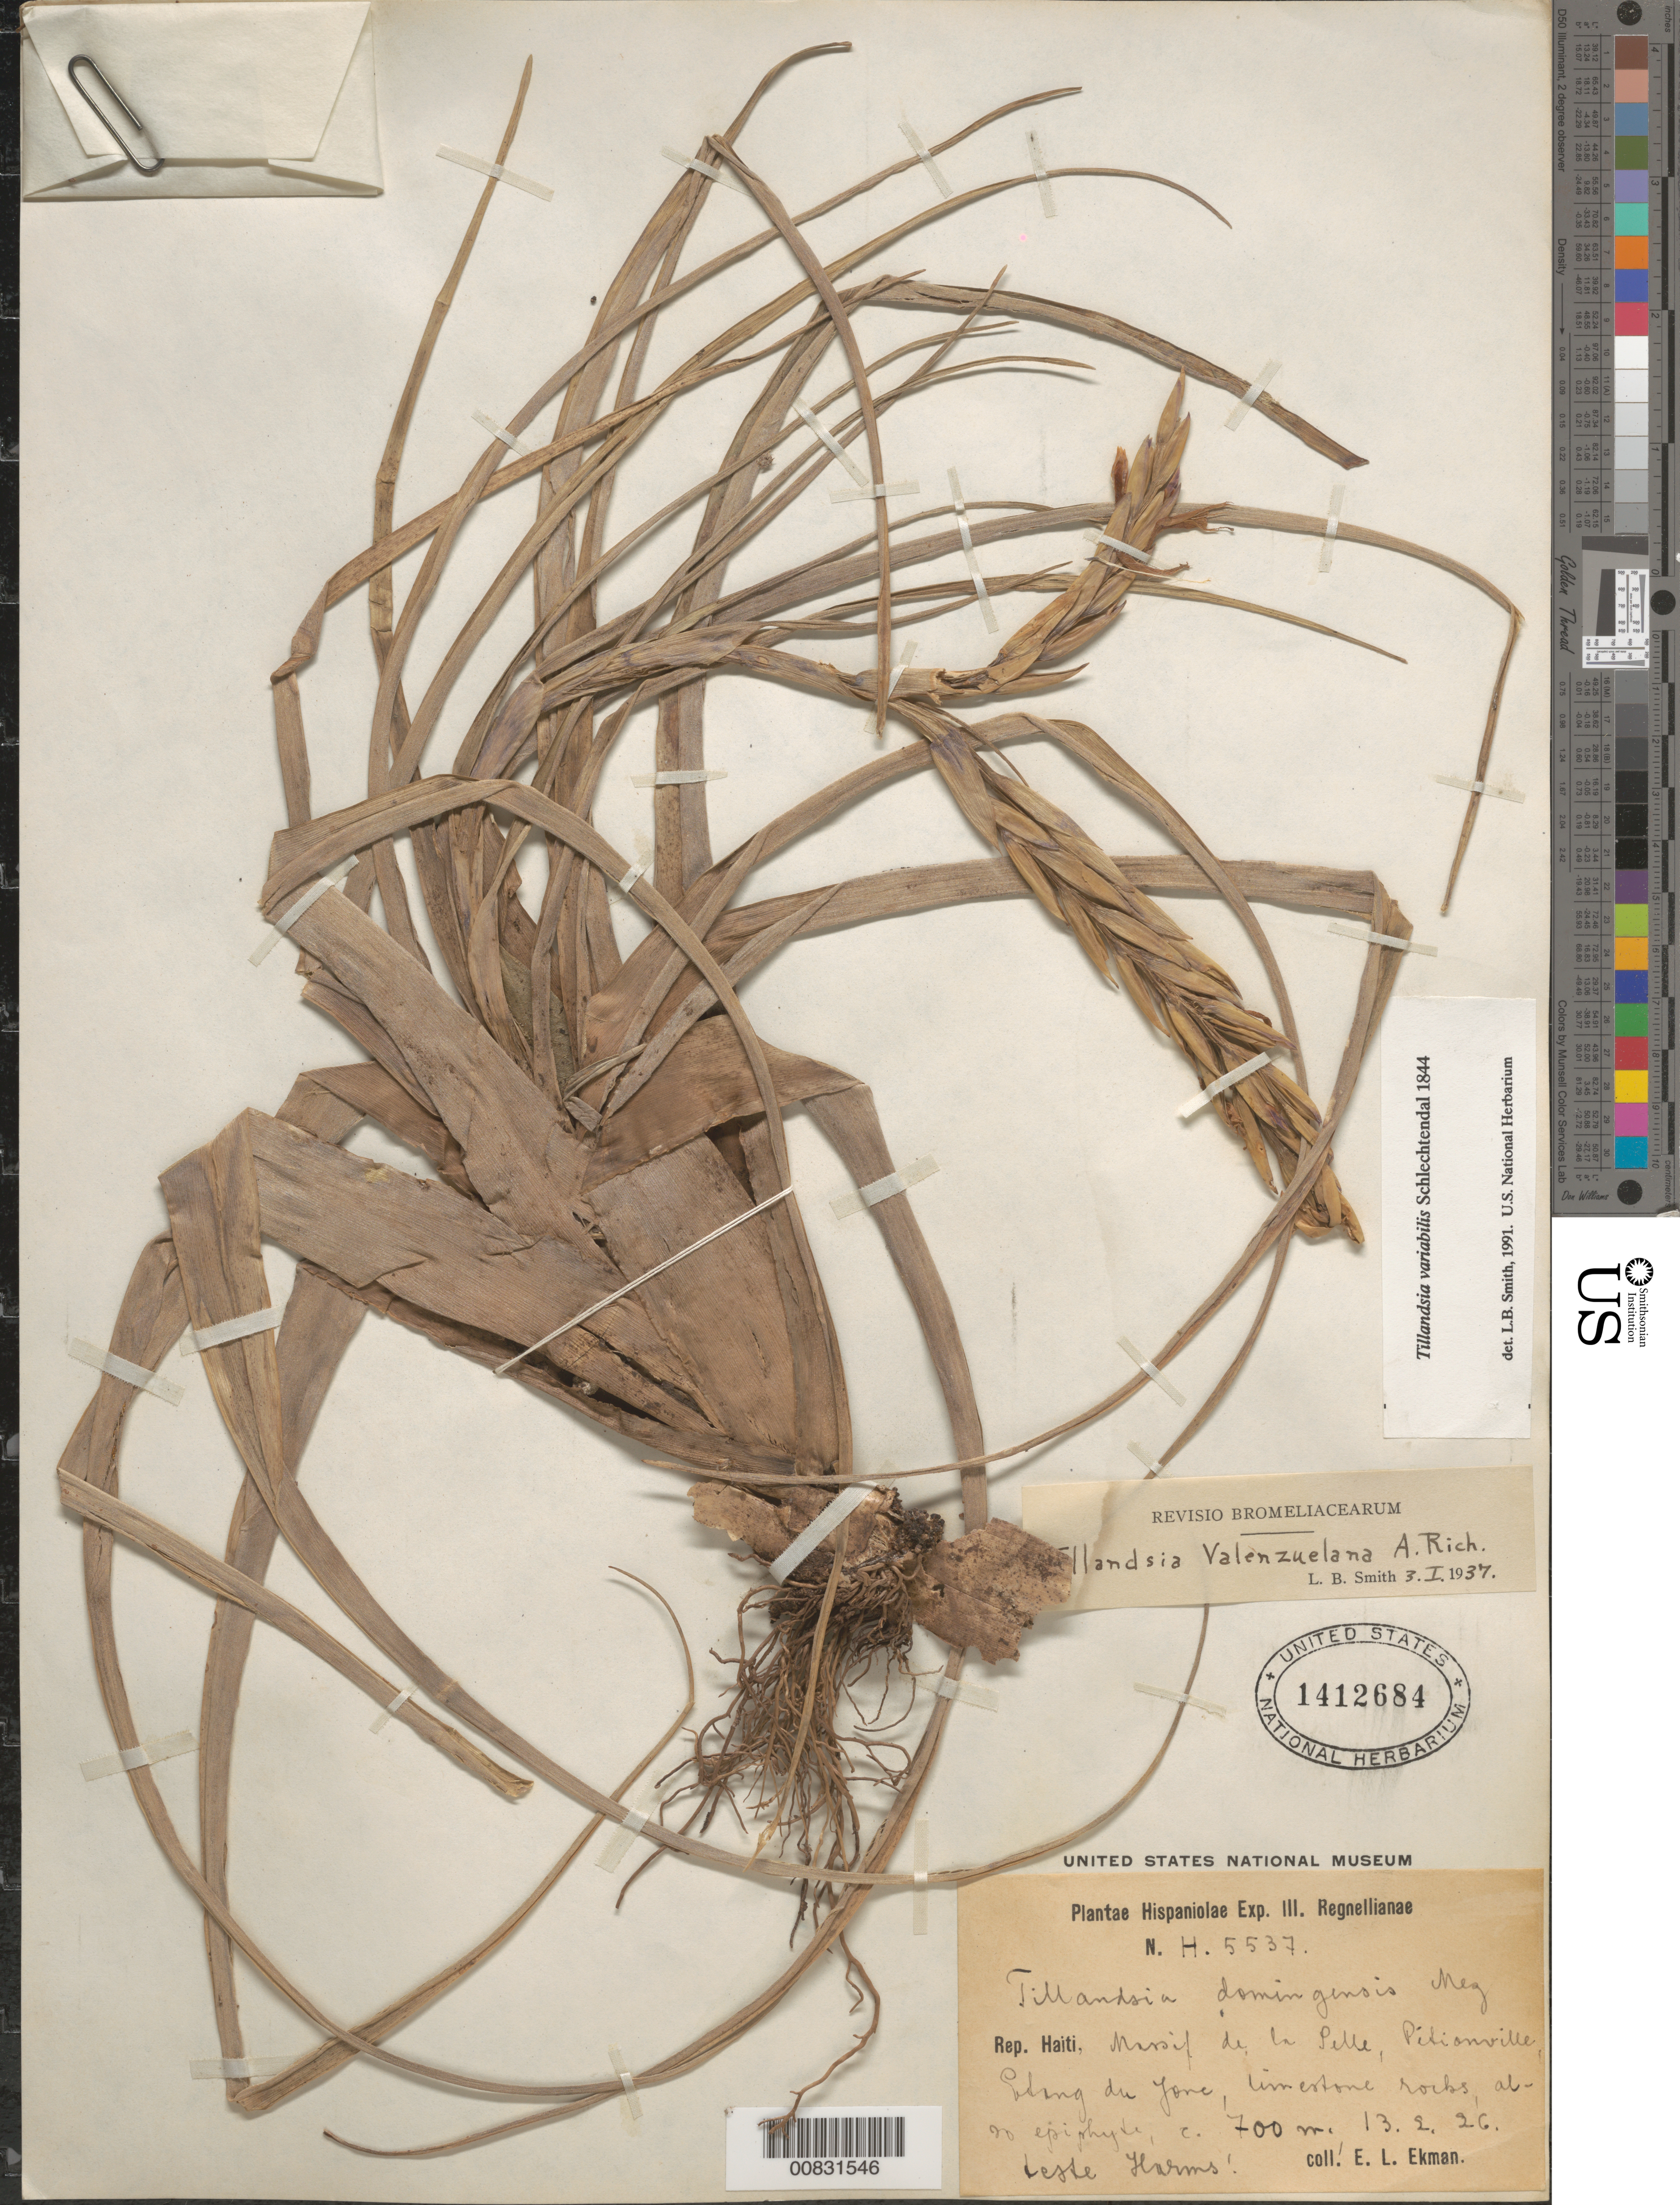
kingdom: Plantae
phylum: Tracheophyta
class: Liliopsida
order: Poales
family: Bromeliaceae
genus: Tillandsia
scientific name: Tillandsia variabilis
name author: Schltdl.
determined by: Smith, Lyman B., (US), NMNH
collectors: E. L. Ekman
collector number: H 5537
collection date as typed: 13 Feb 1926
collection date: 1926-02-13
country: Haiti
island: Hispaniola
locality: Massif de la Selle, Pétionville, Etang du Jonc.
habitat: Limestone rocks.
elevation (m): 700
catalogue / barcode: US 1557810